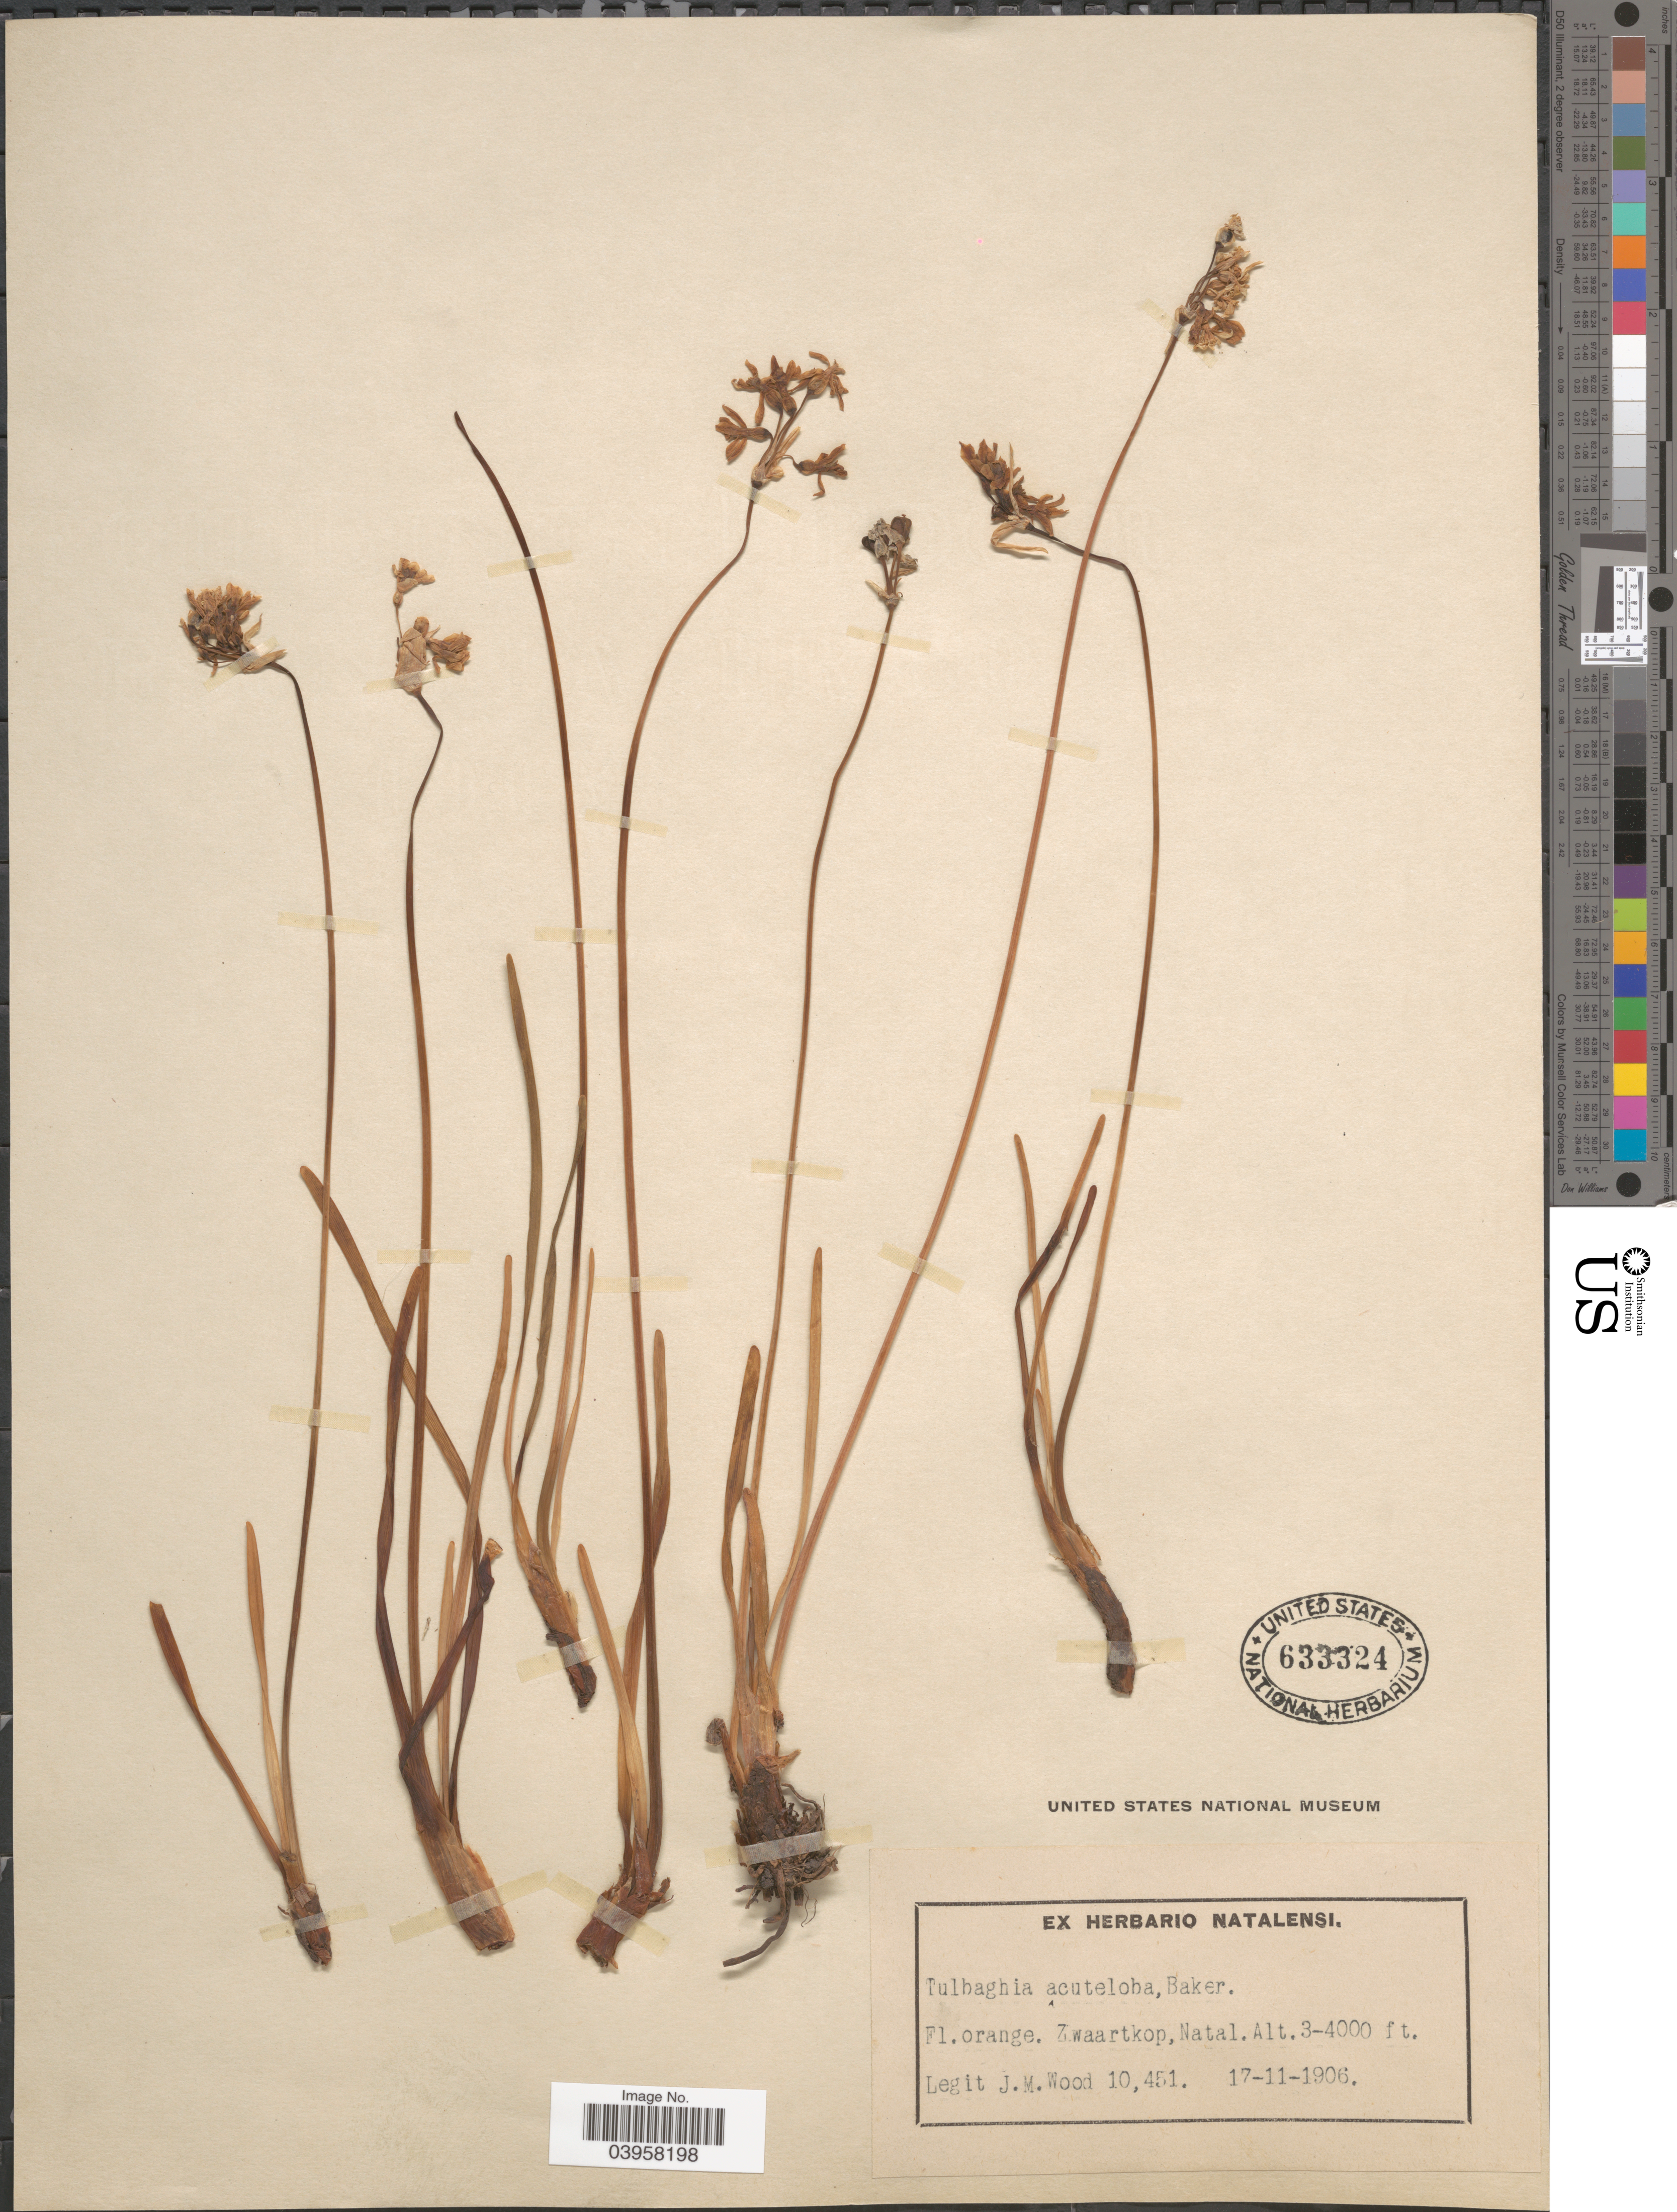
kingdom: Plantae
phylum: Tracheophyta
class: Liliopsida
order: Asparagales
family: Amaryllidaceae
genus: Tulbaghia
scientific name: Tulbaghia acutiloba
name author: Harv.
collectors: J. M. Wood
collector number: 10451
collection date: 1906-11-17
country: South Africa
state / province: KwaZulu-Natal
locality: Zwaartkop, Natal.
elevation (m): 914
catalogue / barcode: US 633324